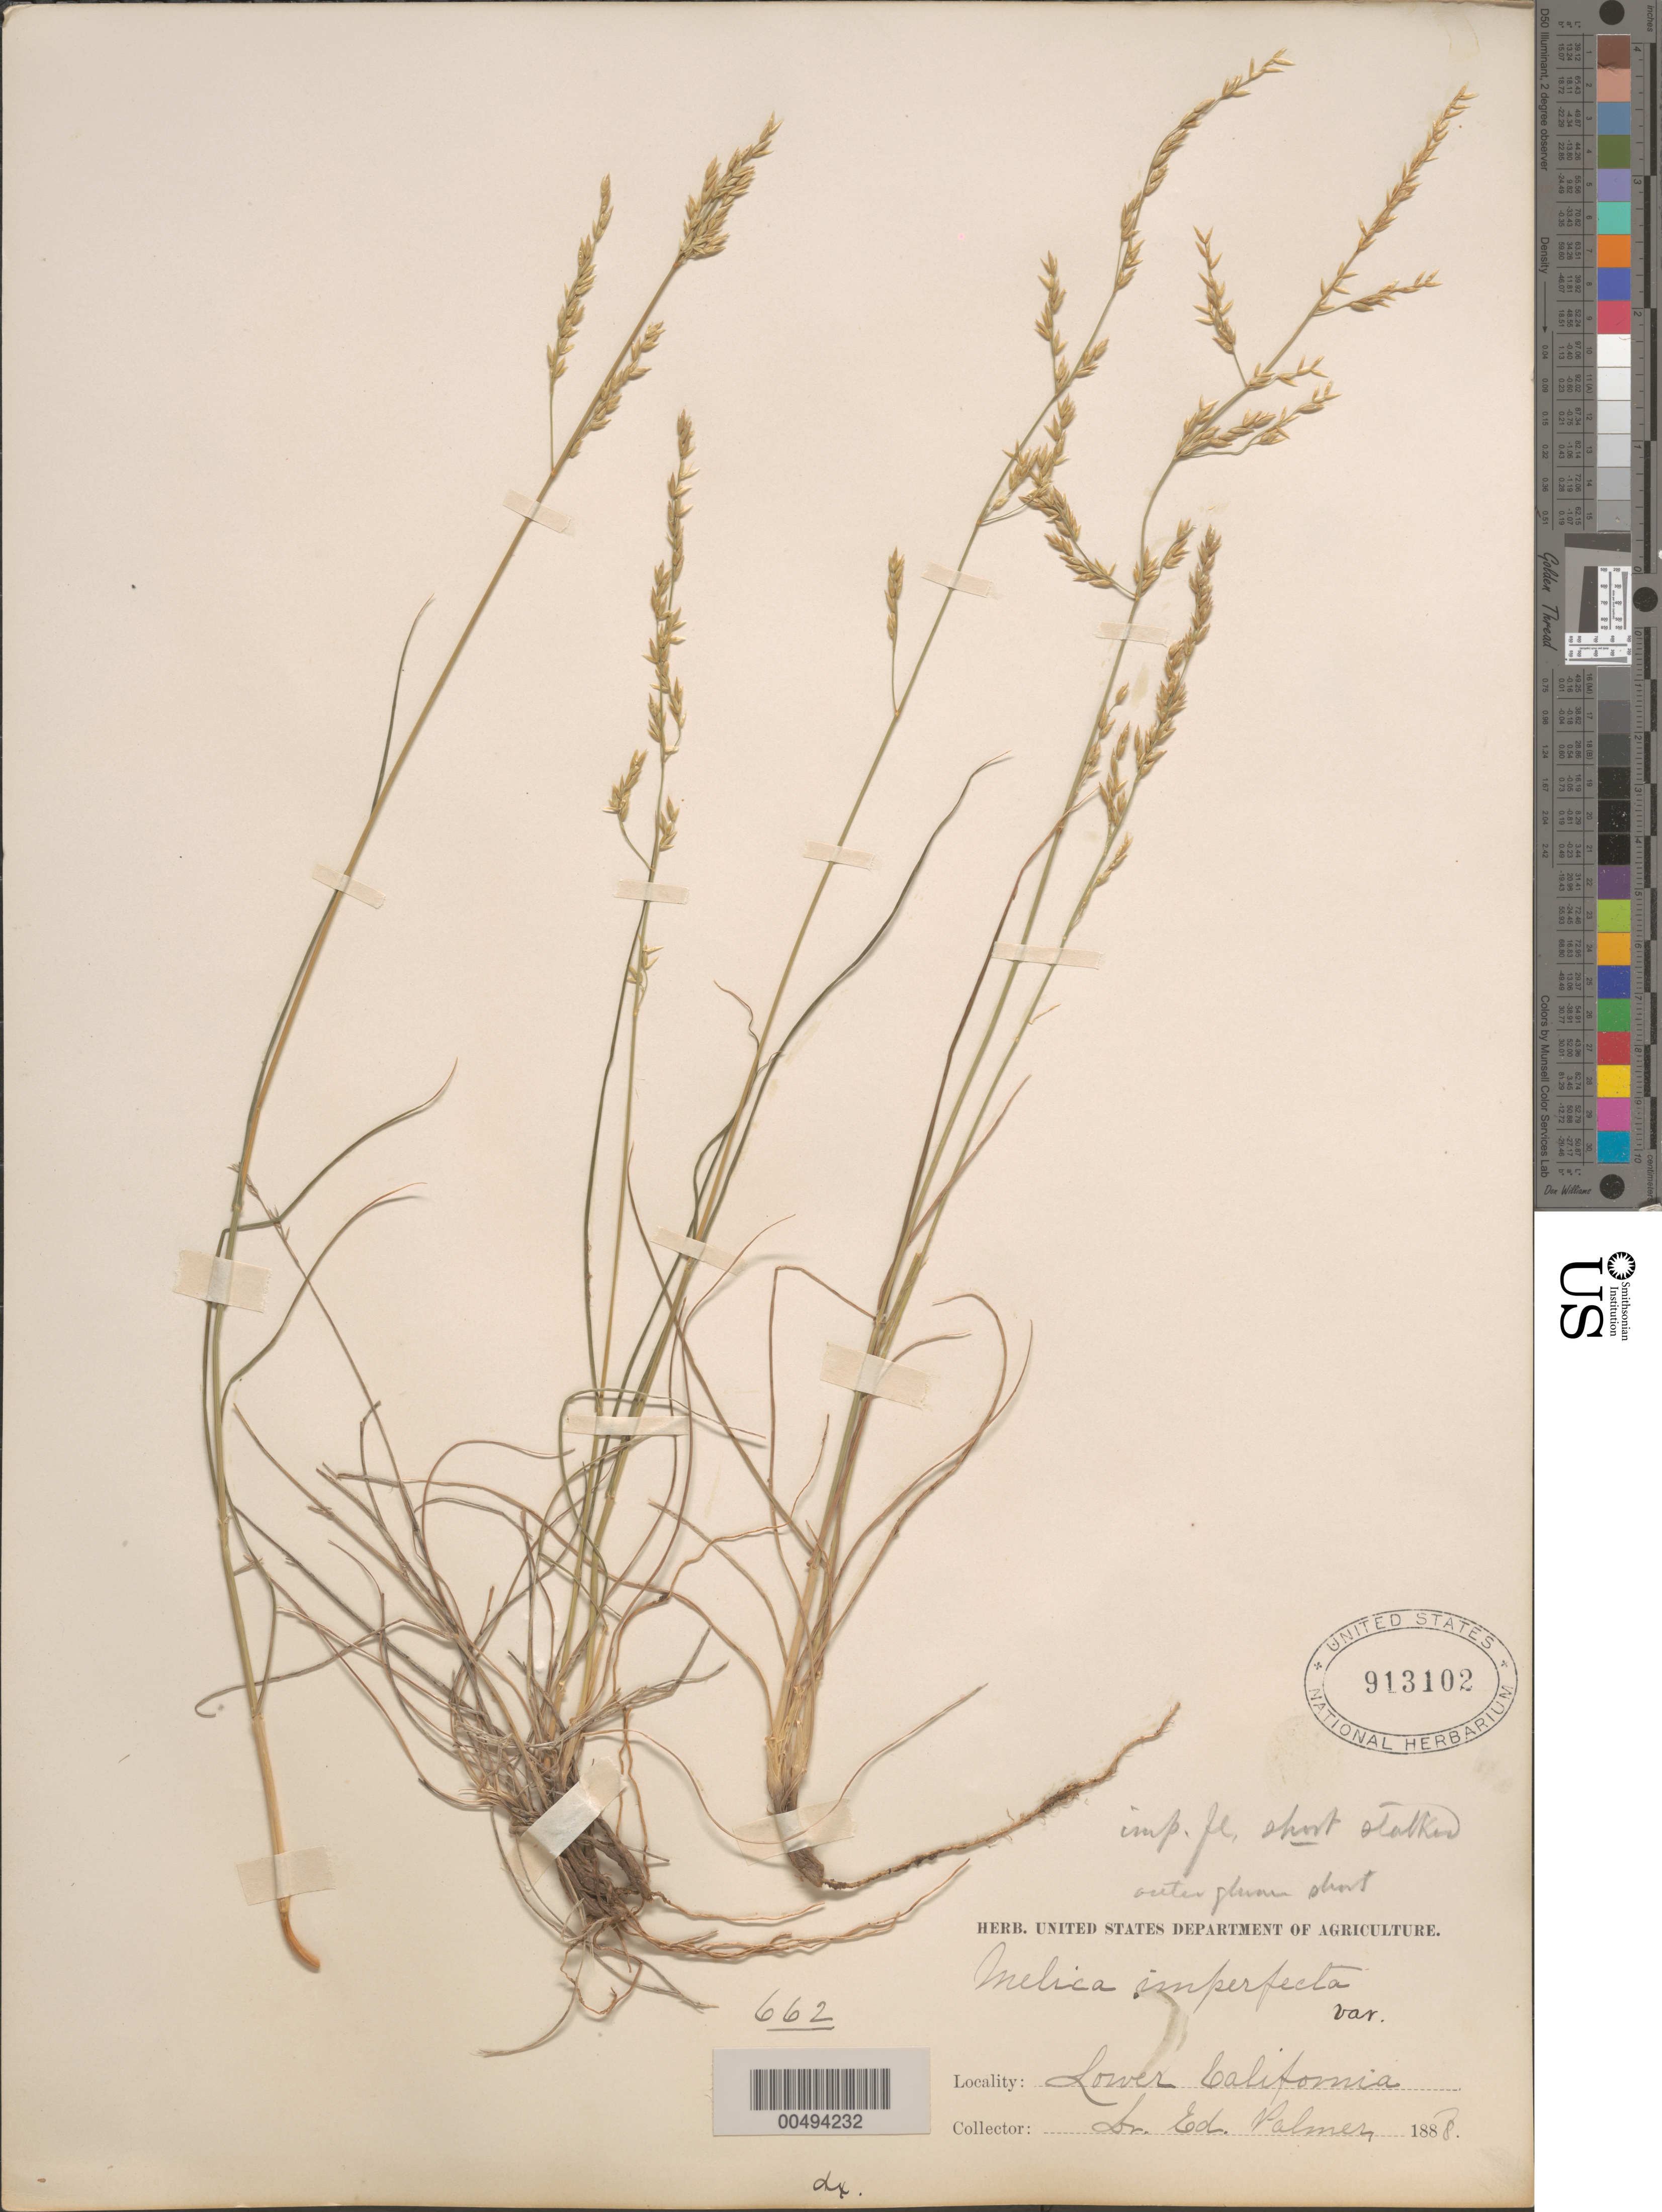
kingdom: Plantae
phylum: Tracheophyta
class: Liliopsida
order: Poales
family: Poaceae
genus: Melica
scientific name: Melica imperfecta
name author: Trin.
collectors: E. Palmer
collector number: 662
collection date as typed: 1888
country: Mexico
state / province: Baja California Norte / Baja California Sur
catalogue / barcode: US 913102